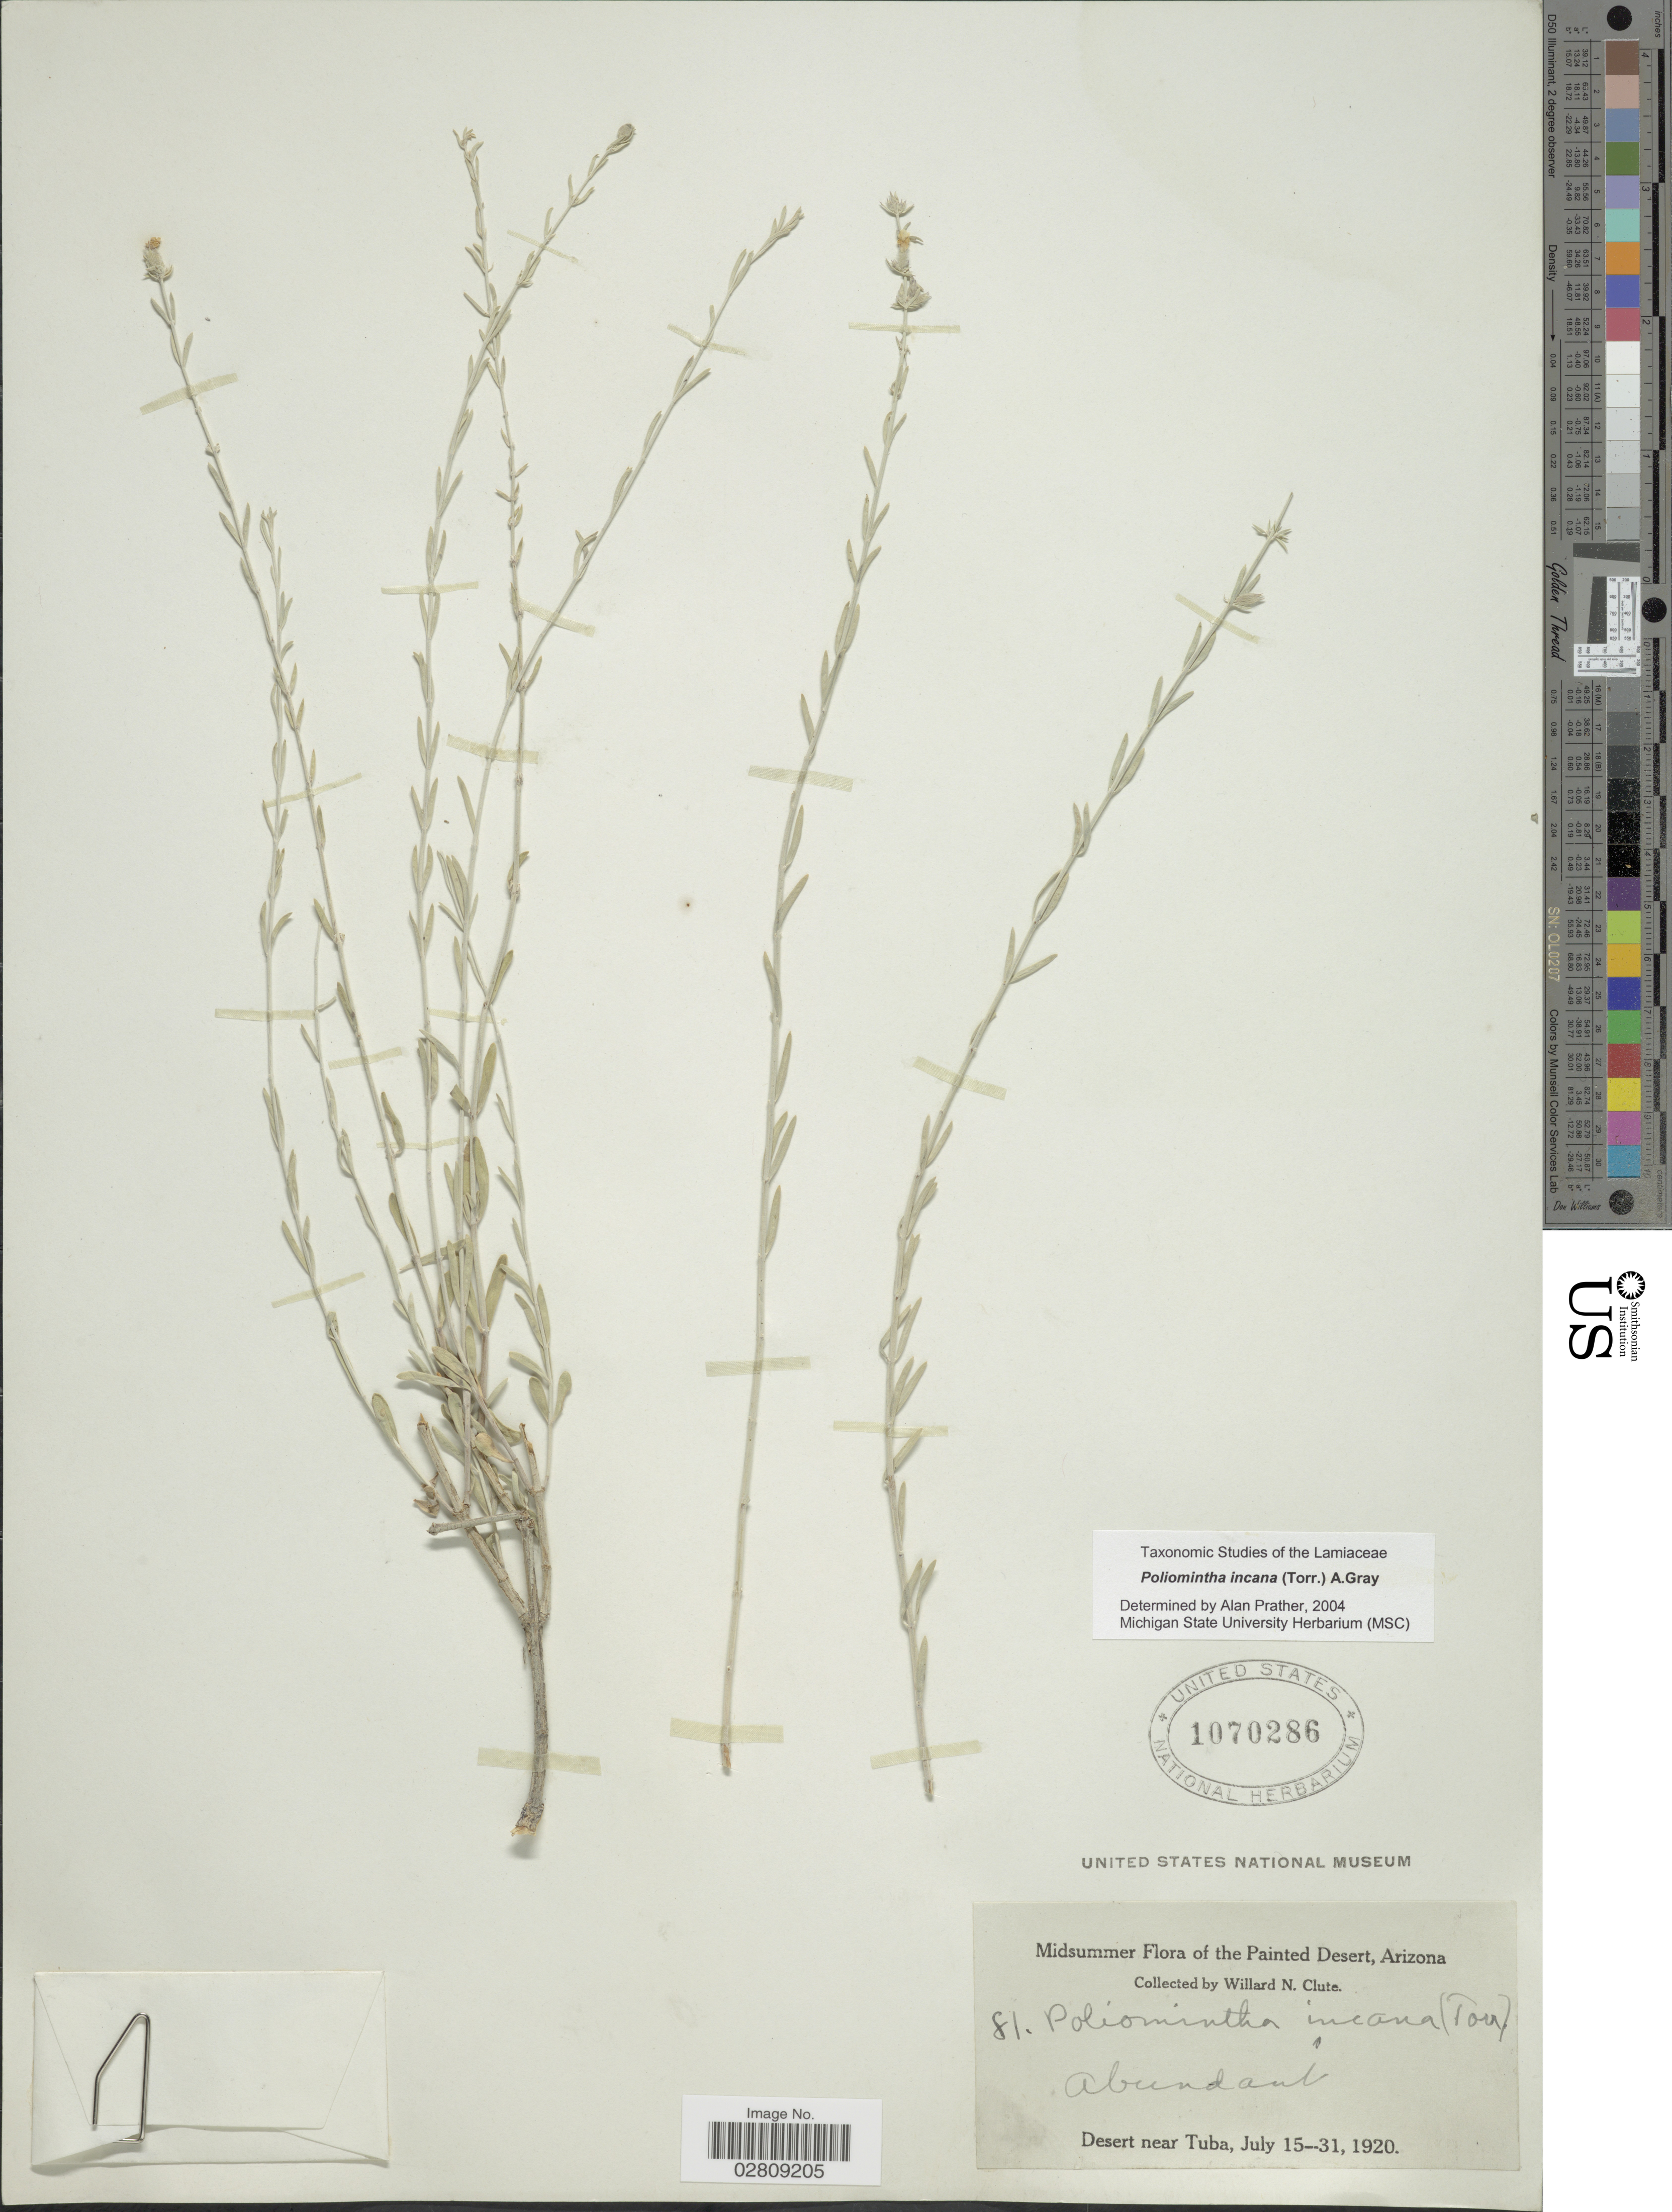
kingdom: Plantae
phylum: Tracheophyta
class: Magnoliopsida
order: Lamiales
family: Lamiaceae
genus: Poliomintha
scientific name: Poliomintha incana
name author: (Torr.) A. Gray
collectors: W. N. Clute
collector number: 81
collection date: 1920-07-15/1920-07-31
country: United States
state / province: Arizona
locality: Painted Desert, Desert near Tuba.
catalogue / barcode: US 1070286